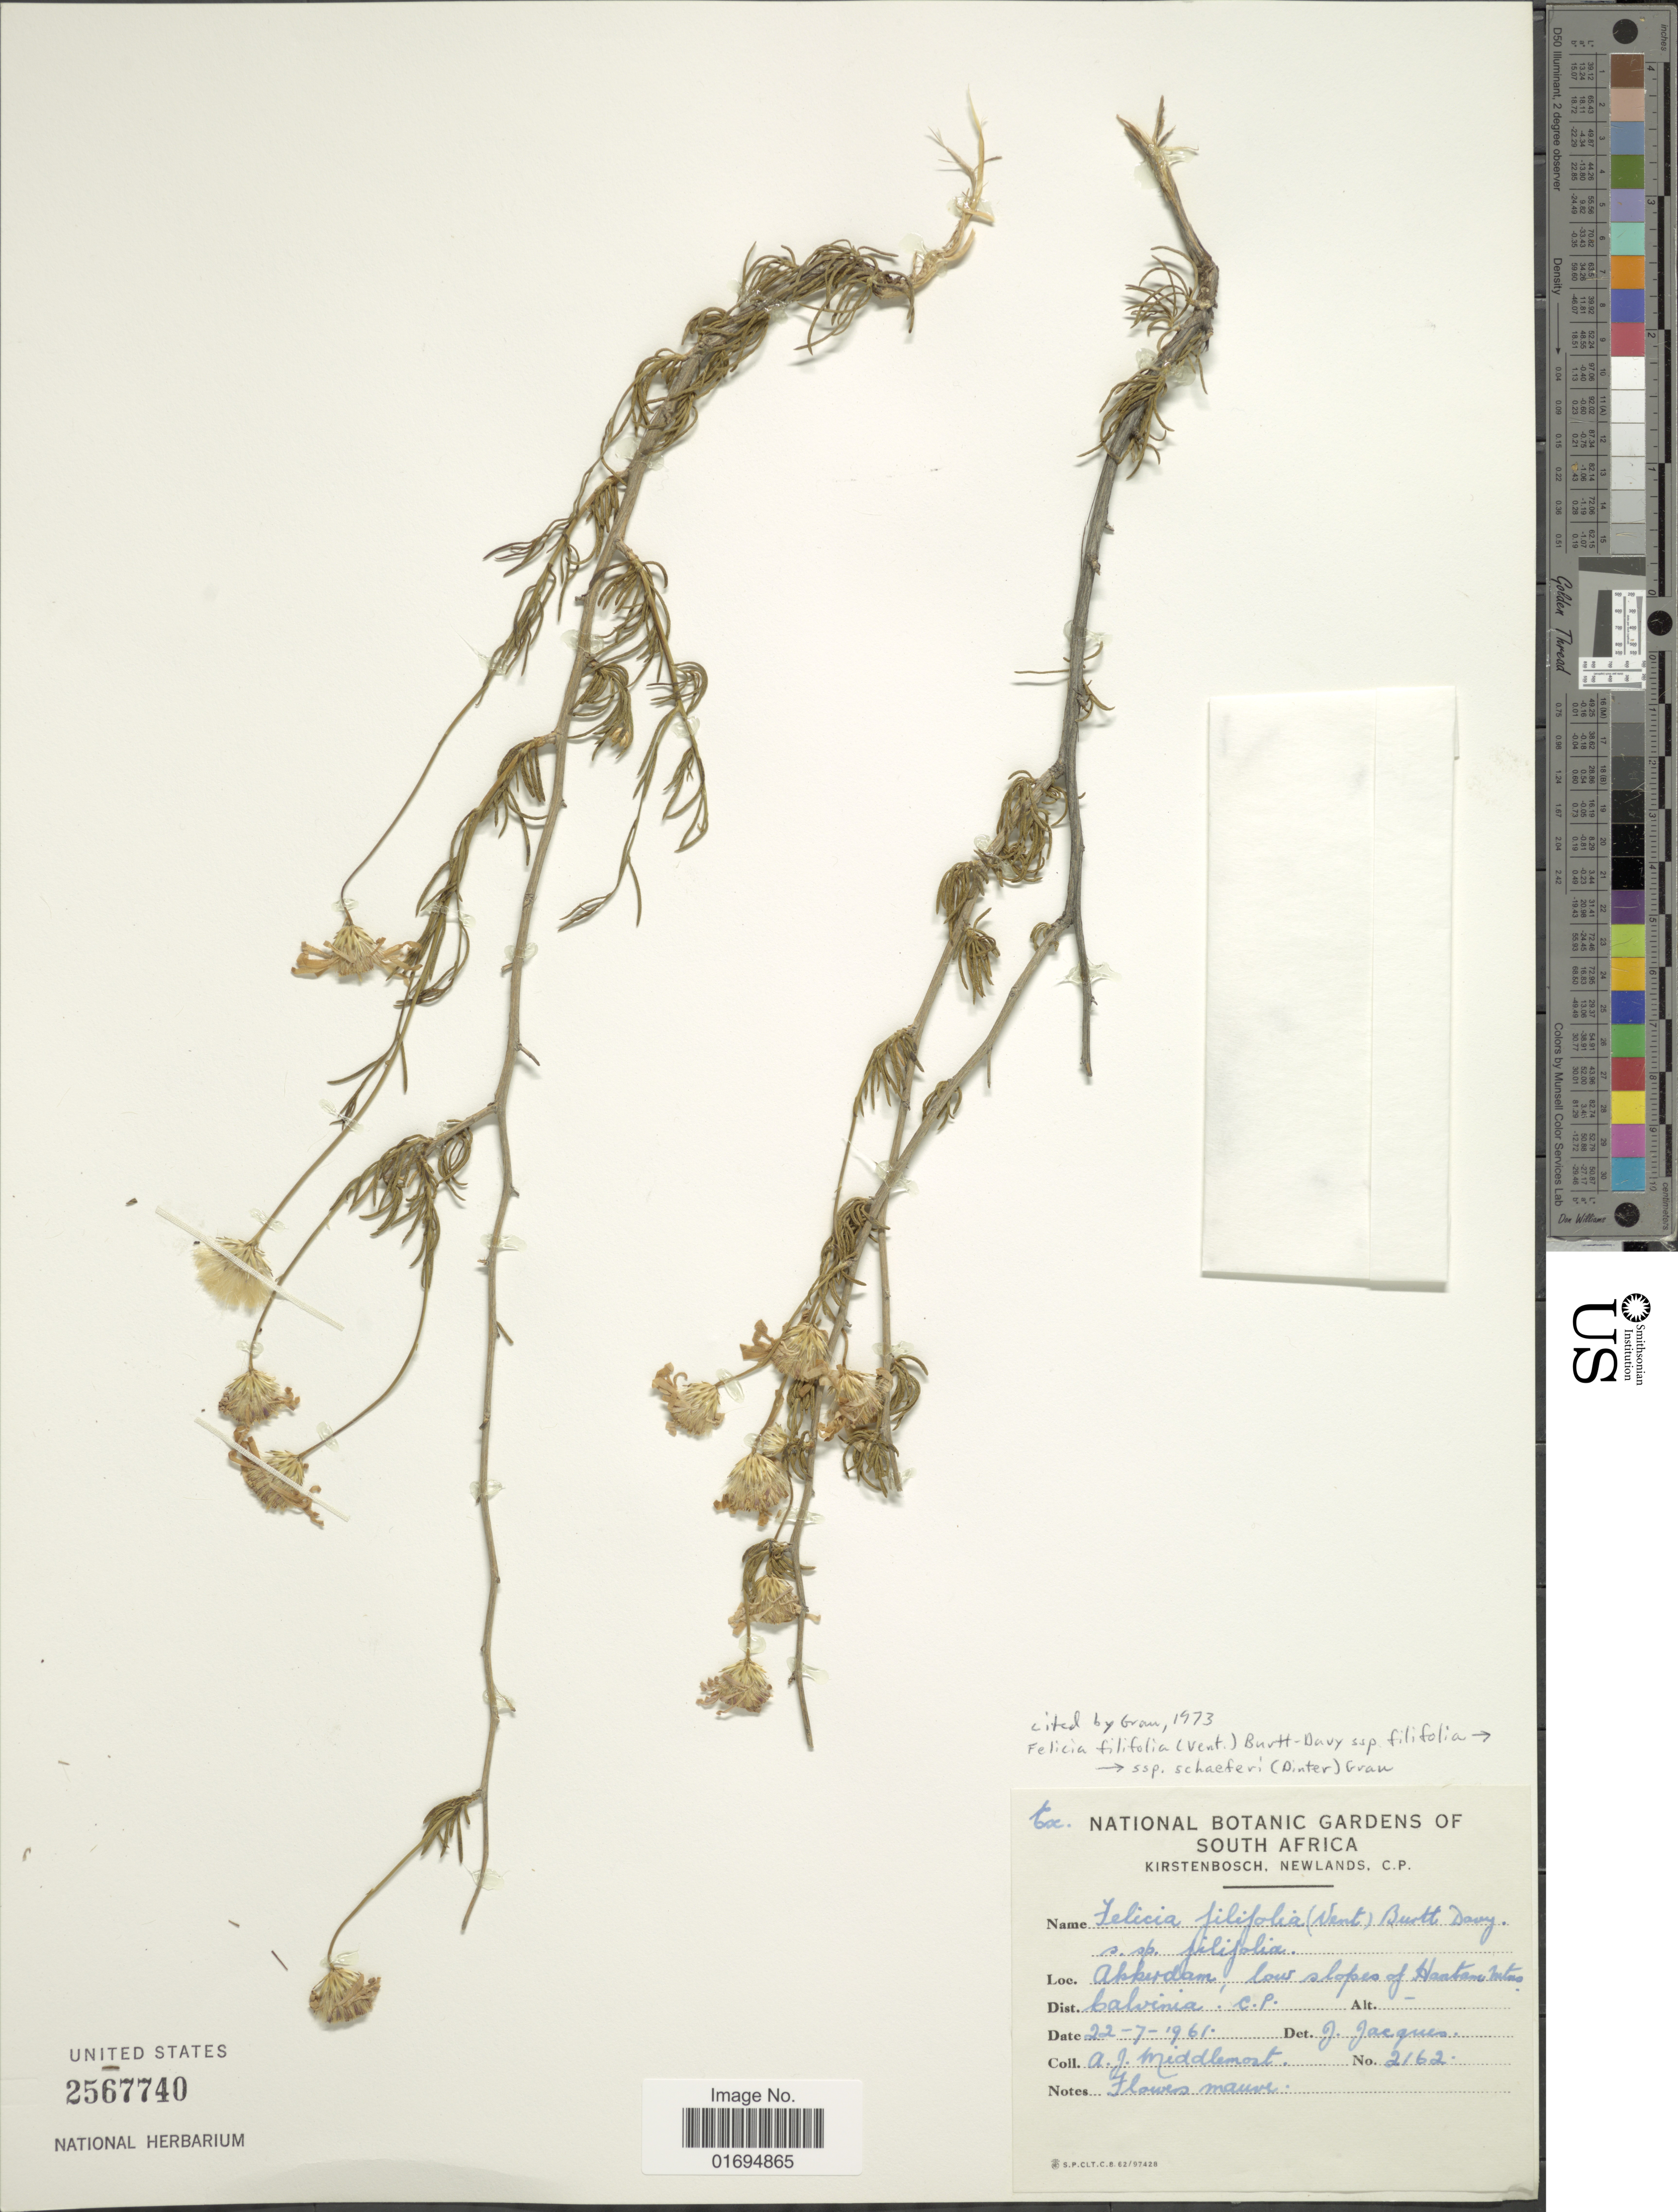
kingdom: Plantae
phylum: Tracheophyta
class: Magnoliopsida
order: Asterales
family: Asteraceae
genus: Felicia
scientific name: Felicia filifolia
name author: (Vent.) Burtt Davy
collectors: A. Middlemost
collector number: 2162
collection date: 1961-07-22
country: South Africa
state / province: Northern Cape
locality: Akkerdam, low slopes of Hantam mtns, Calvinia C. P.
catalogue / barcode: US 2567740